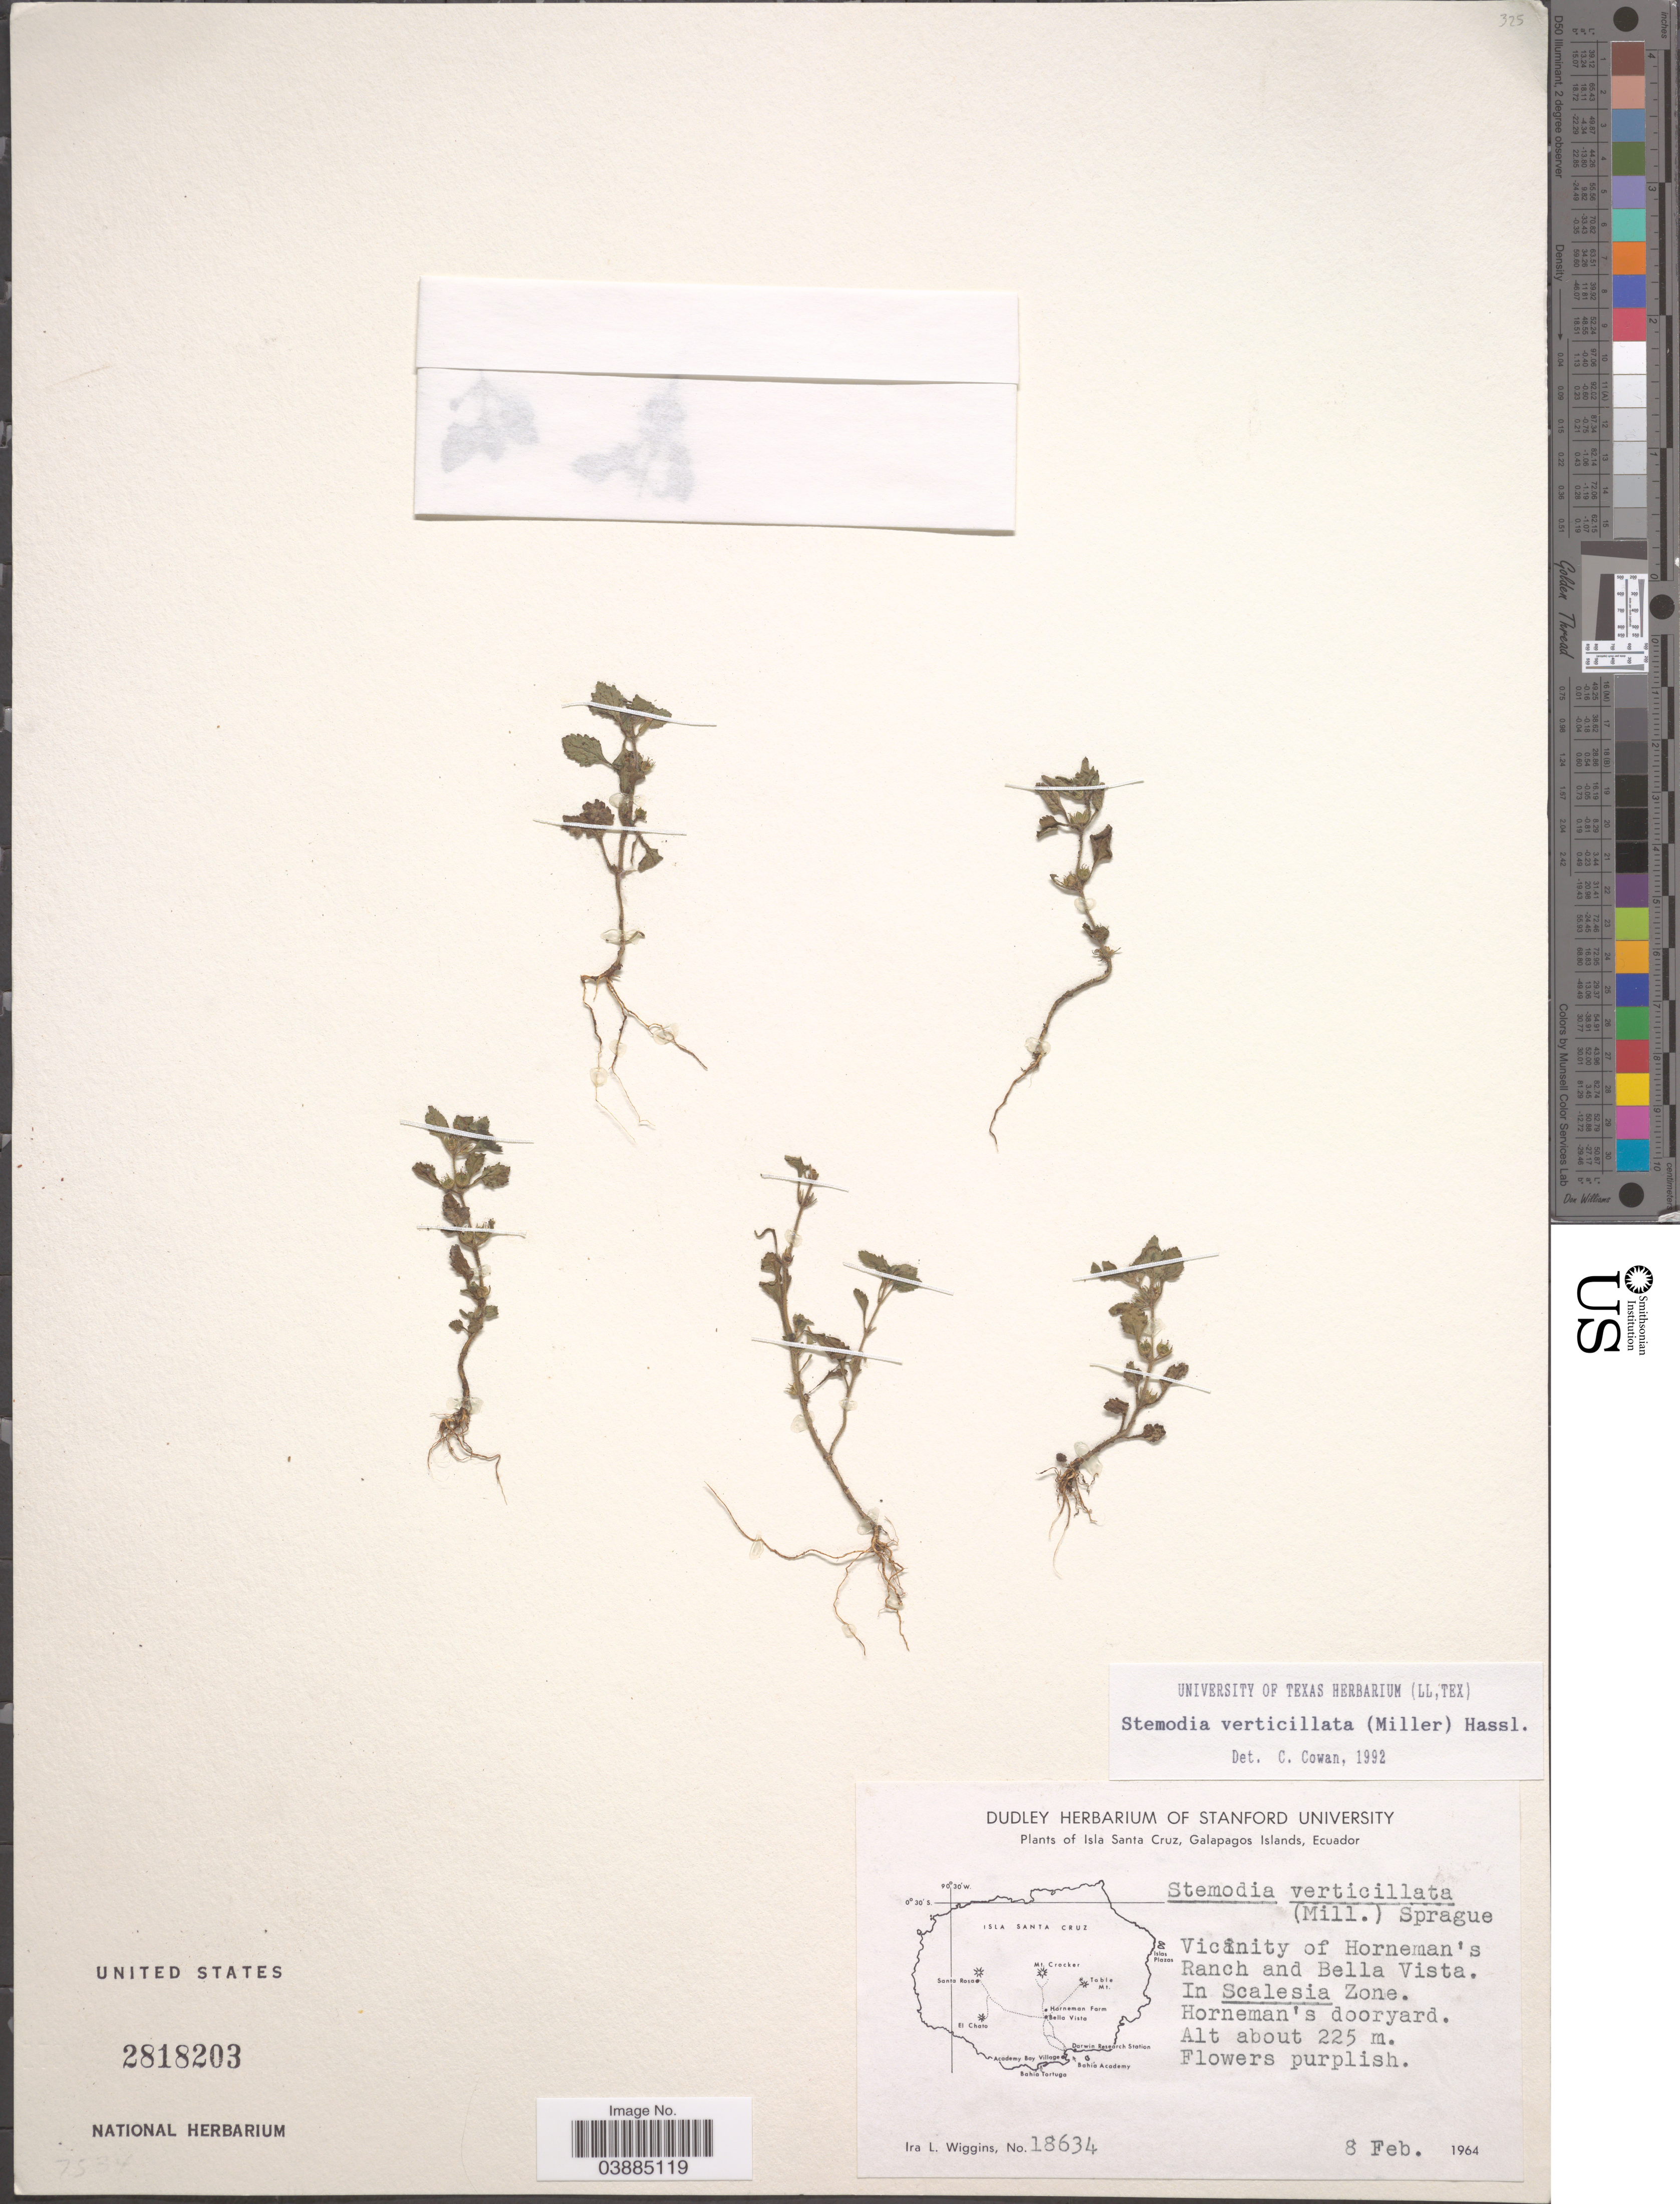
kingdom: Plantae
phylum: Tracheophyta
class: Magnoliopsida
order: Lamiales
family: Plantaginaceae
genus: Stemodia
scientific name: Stemodia verticillata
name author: (Mill.) Hassl.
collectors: I. L. Wiggins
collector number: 18634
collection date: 1964-02-08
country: Ecuador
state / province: Colón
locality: Isla Santa Cruz, Galapagos Islands. Vicinity of Horneman's Ranch and Bella Vista. In Scalesia Zone. Horneman's dooryard.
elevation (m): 225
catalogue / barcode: US 2818203